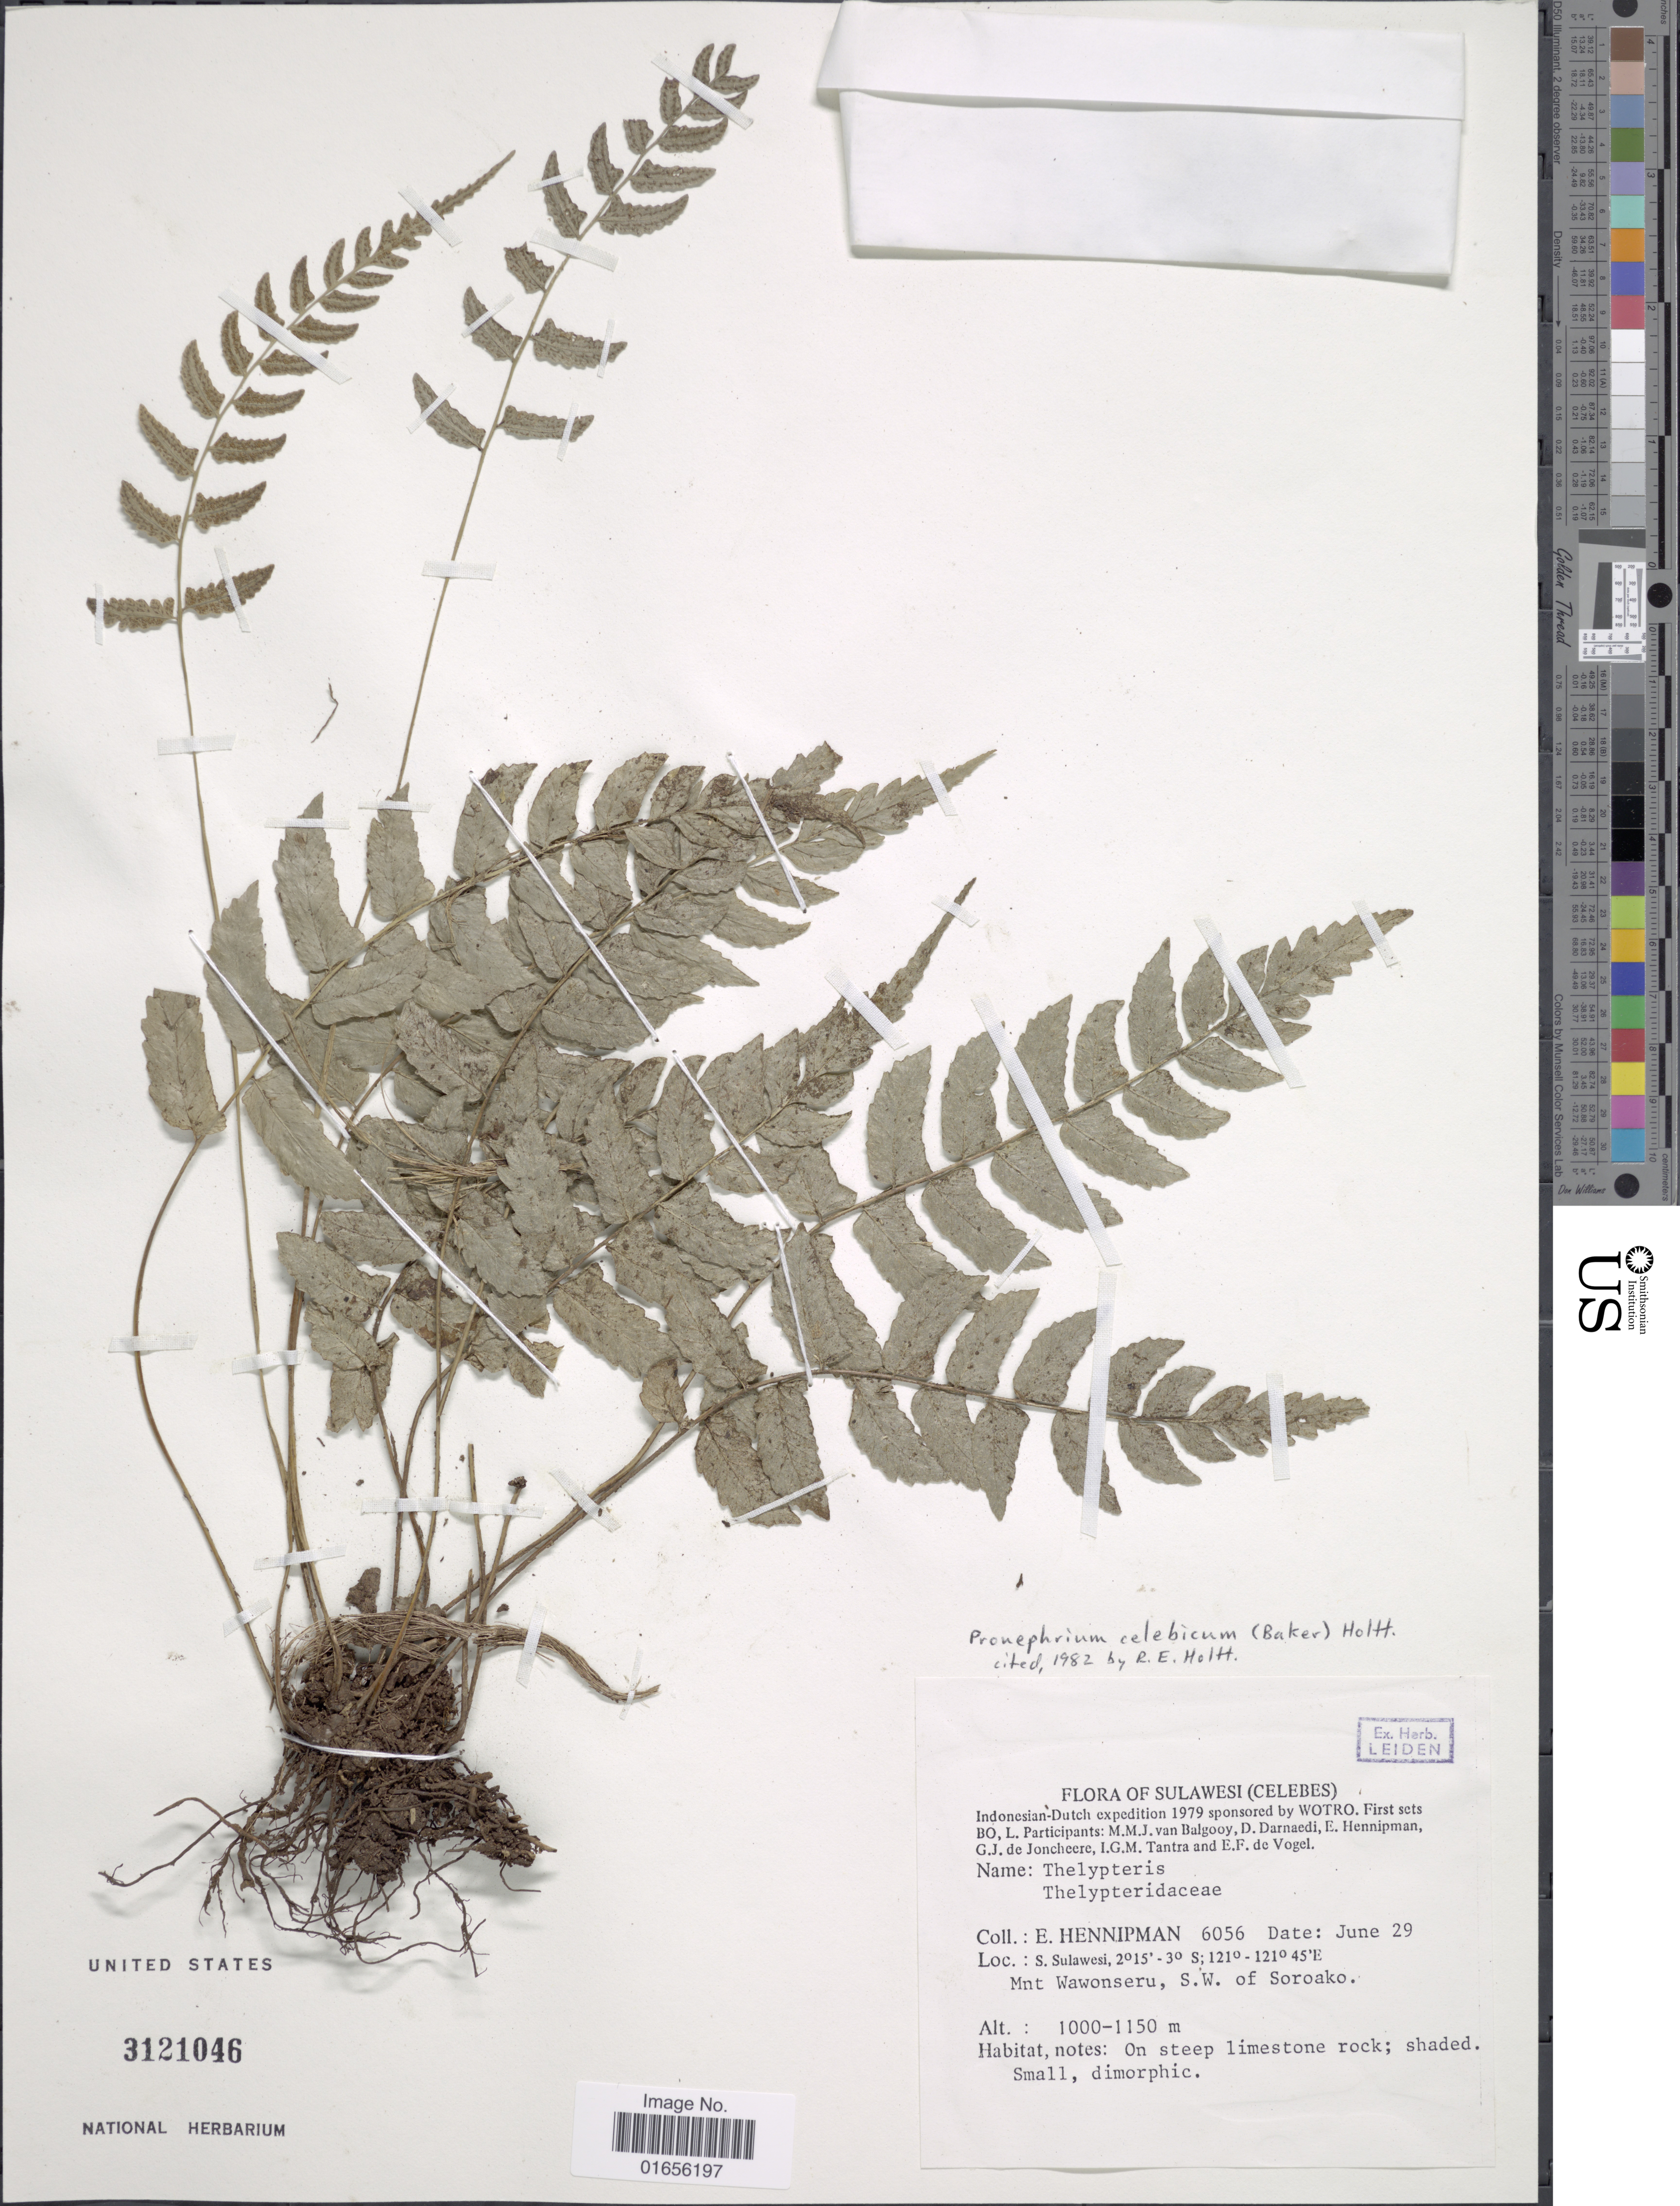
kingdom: Plantae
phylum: Tracheophyta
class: Polypodiopsida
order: Polypodiales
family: Thelypteridaceae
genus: Pronephrium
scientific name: Pronephrium celebicum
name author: (Baker) Holttum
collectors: E. Hennipman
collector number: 6056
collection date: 1979-06-29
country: Indonesia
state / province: Sulawesi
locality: Sulawesi (Celebes), S. Sulawesi, Mnt Wawonseru, S.W. of Soroako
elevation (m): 1000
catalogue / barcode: US 3121046